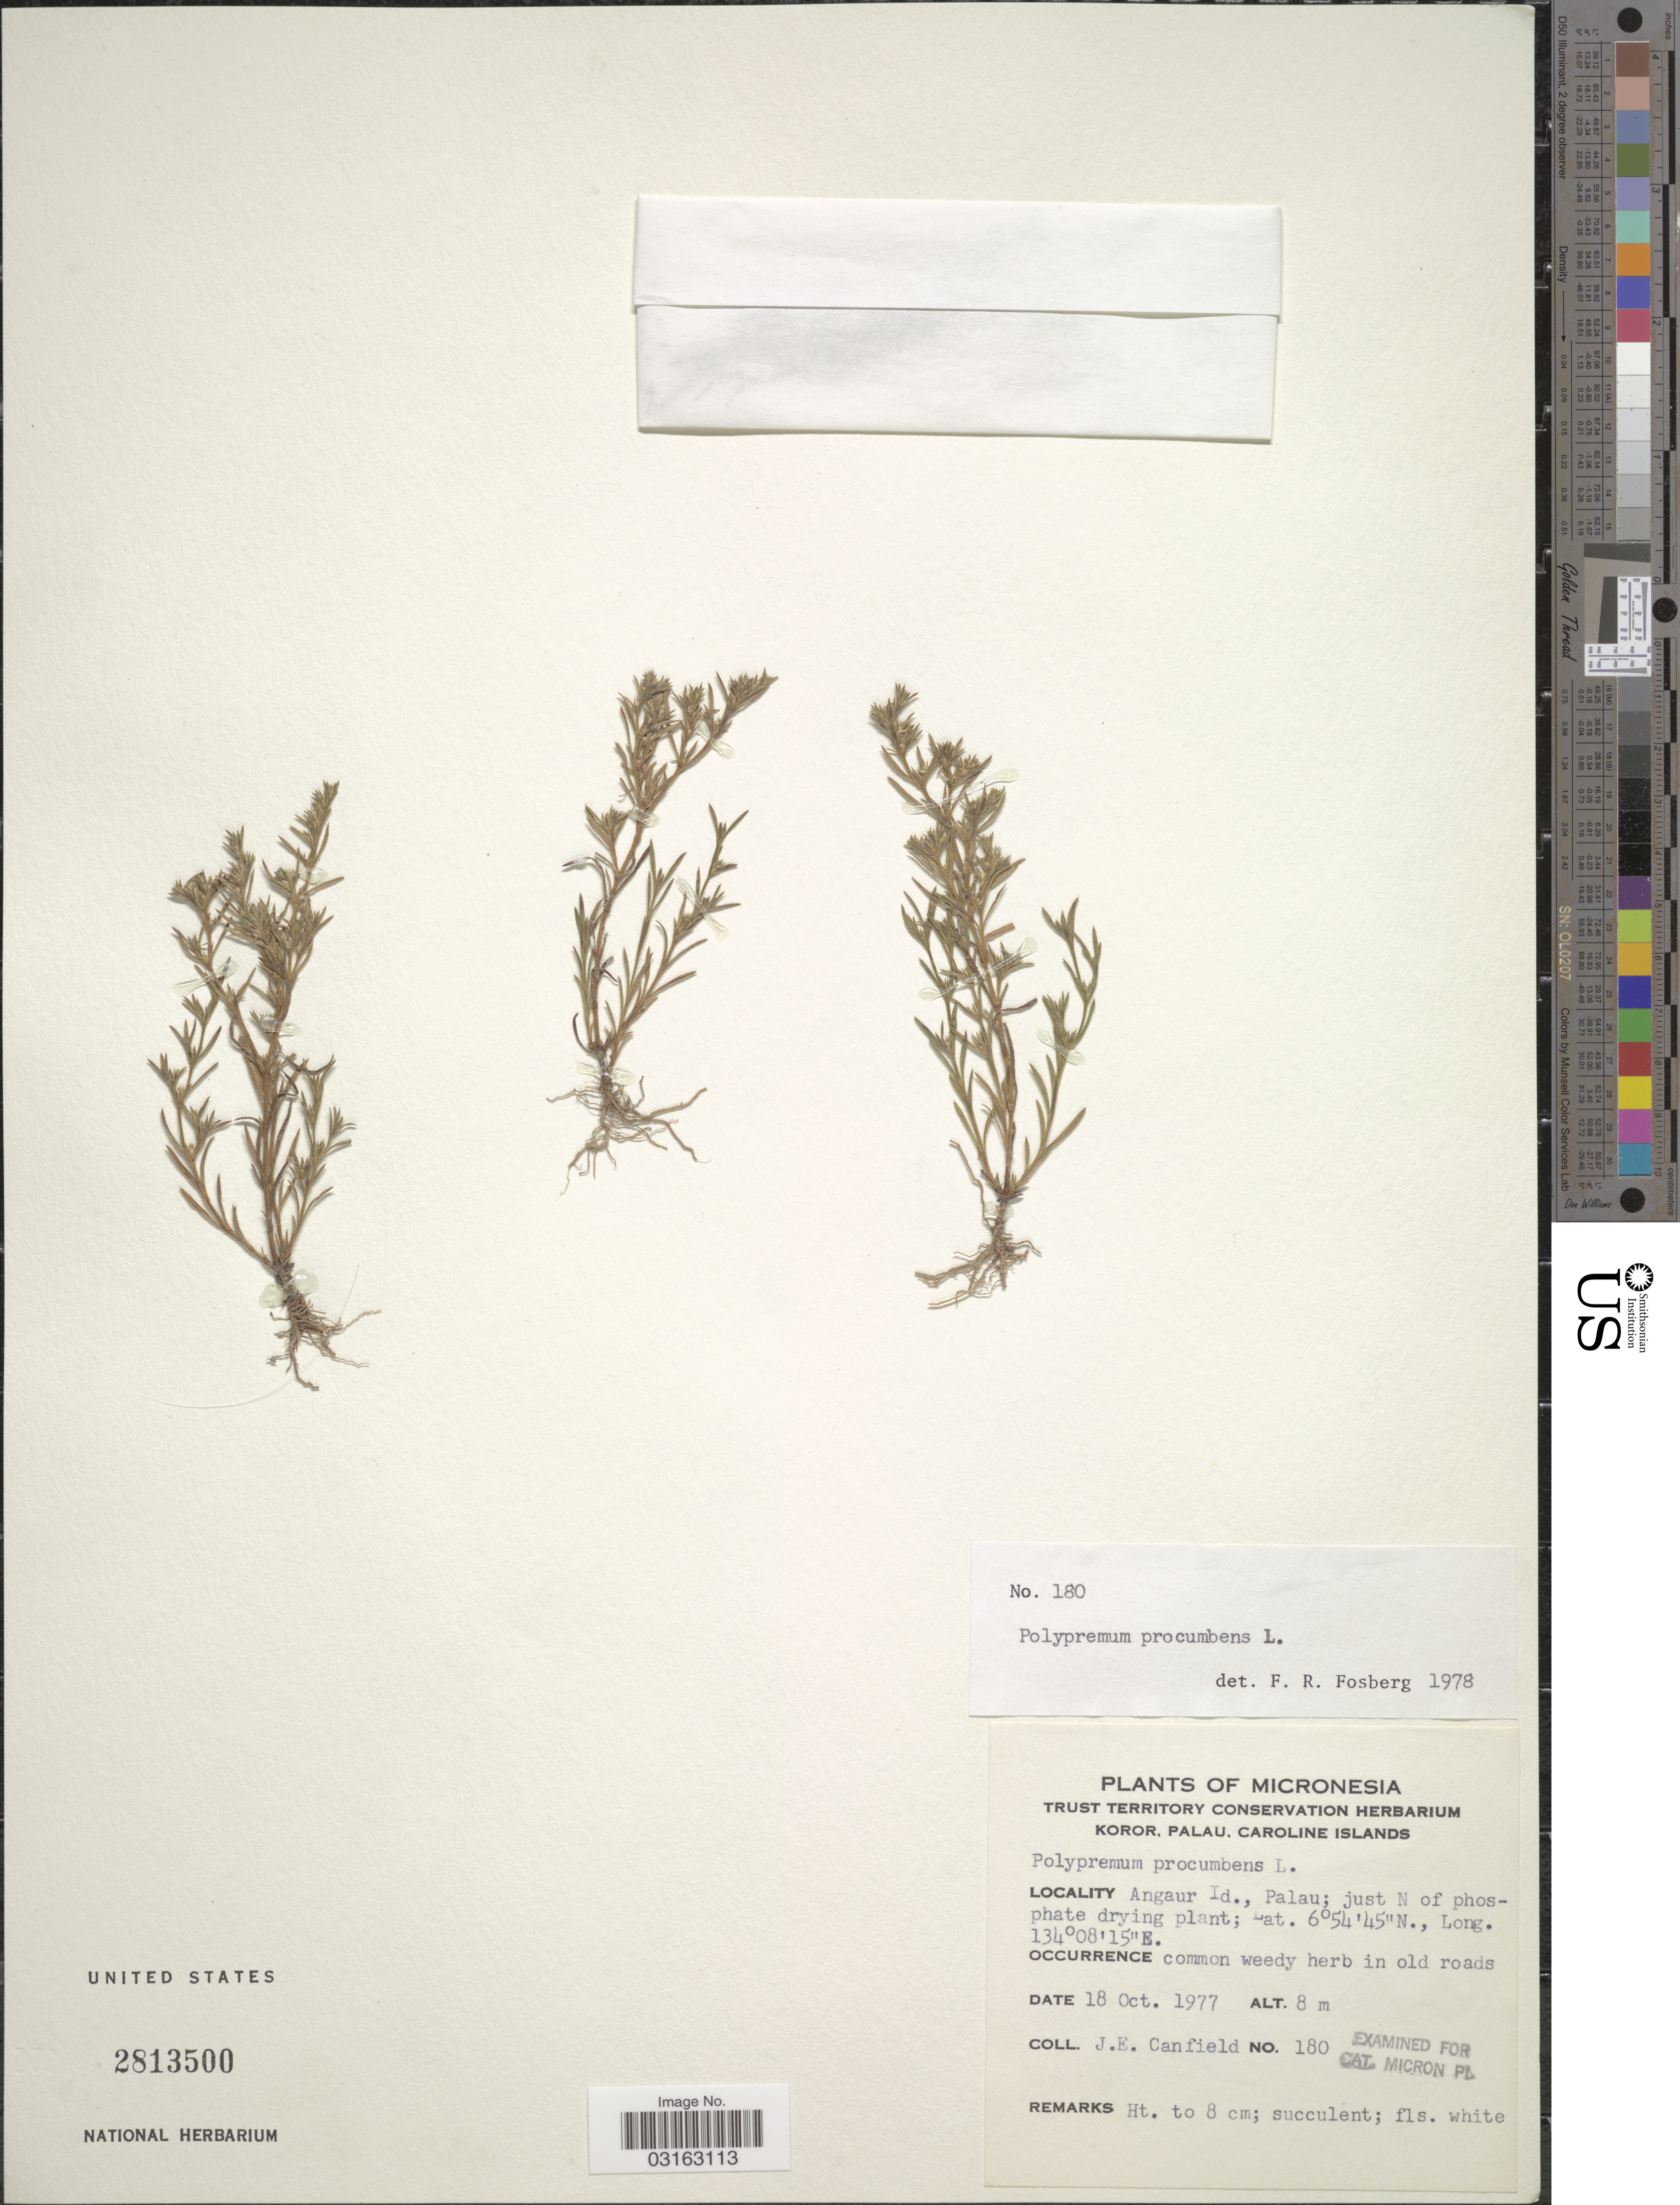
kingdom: Plantae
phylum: Tracheophyta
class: Magnoliopsida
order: Lamiales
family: Tetrachondraceae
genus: Polypremum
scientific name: Polypremum procumbens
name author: L.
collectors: J. E. Canfield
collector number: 180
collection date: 1977-10-18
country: Palau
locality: Micronesia. Angaur Id., Palau; just N of phosphate drying plant.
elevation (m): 8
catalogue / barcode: US 2813500